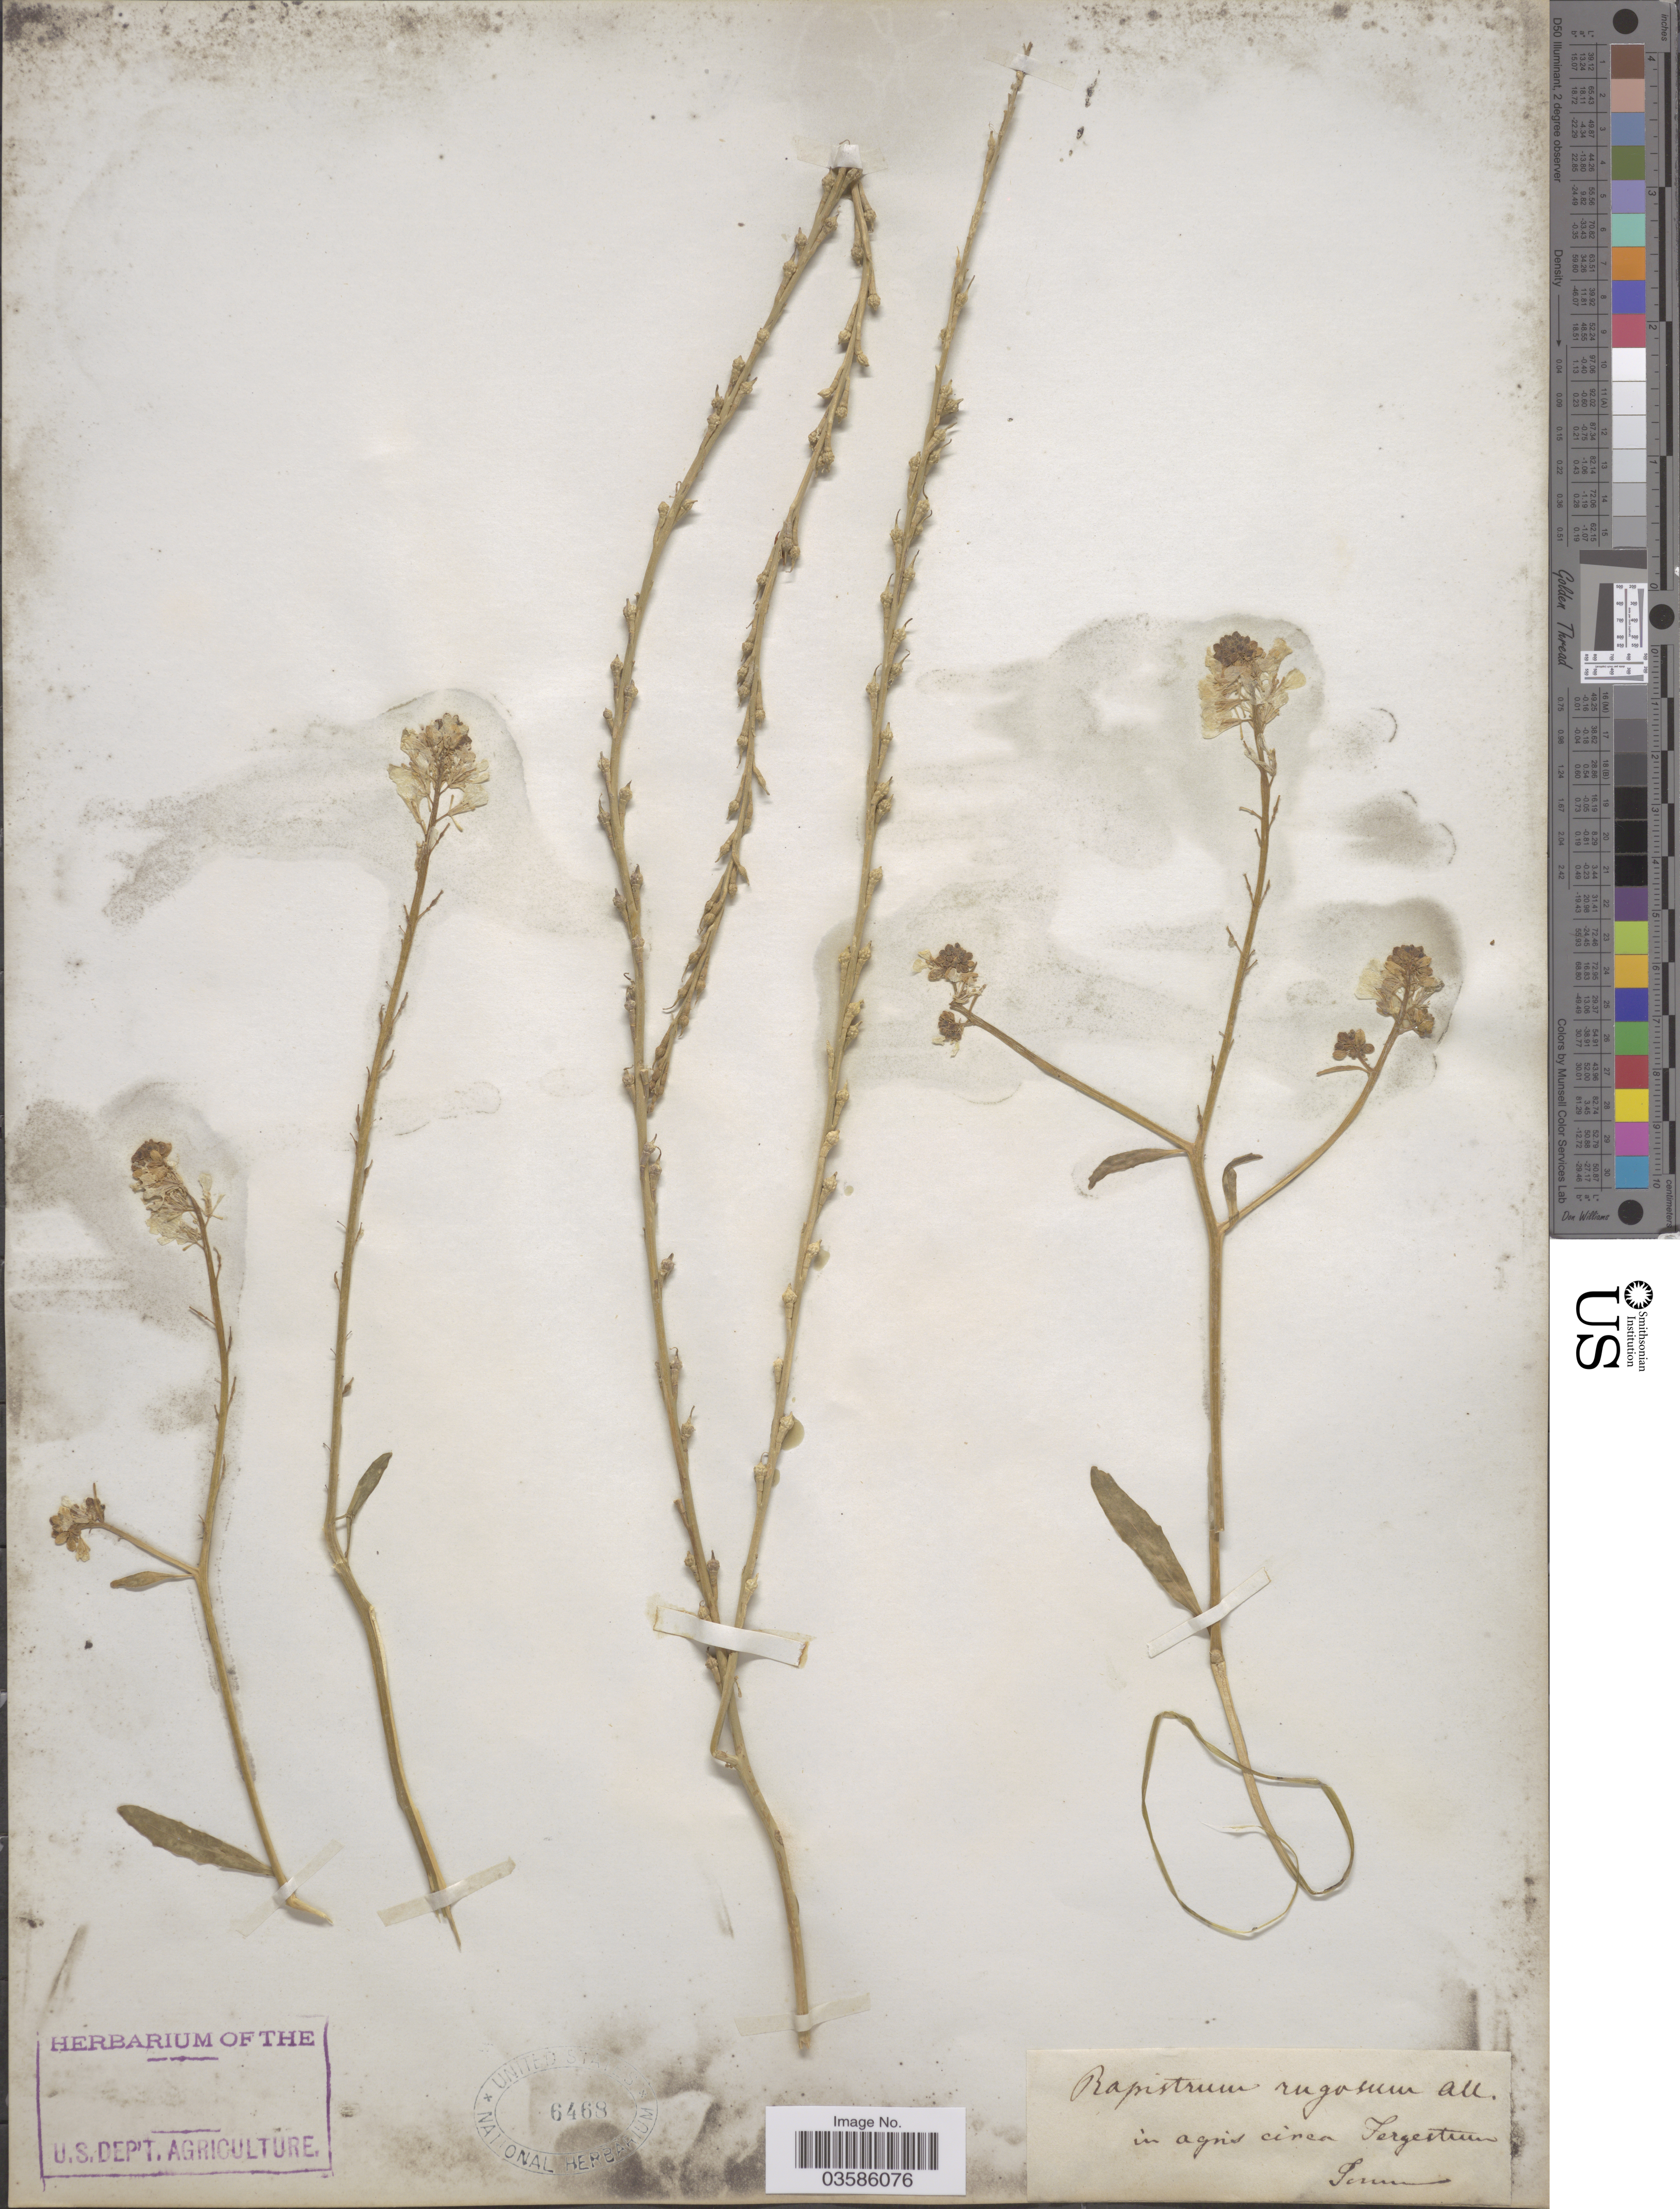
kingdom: Plantae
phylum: Tracheophyta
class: Magnoliopsida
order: Brassicales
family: Brassicaceae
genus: Rapistrum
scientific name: Rapistrum rugosum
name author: (L.) All.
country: Italy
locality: In agris circa Tergestum.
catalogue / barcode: US 6468